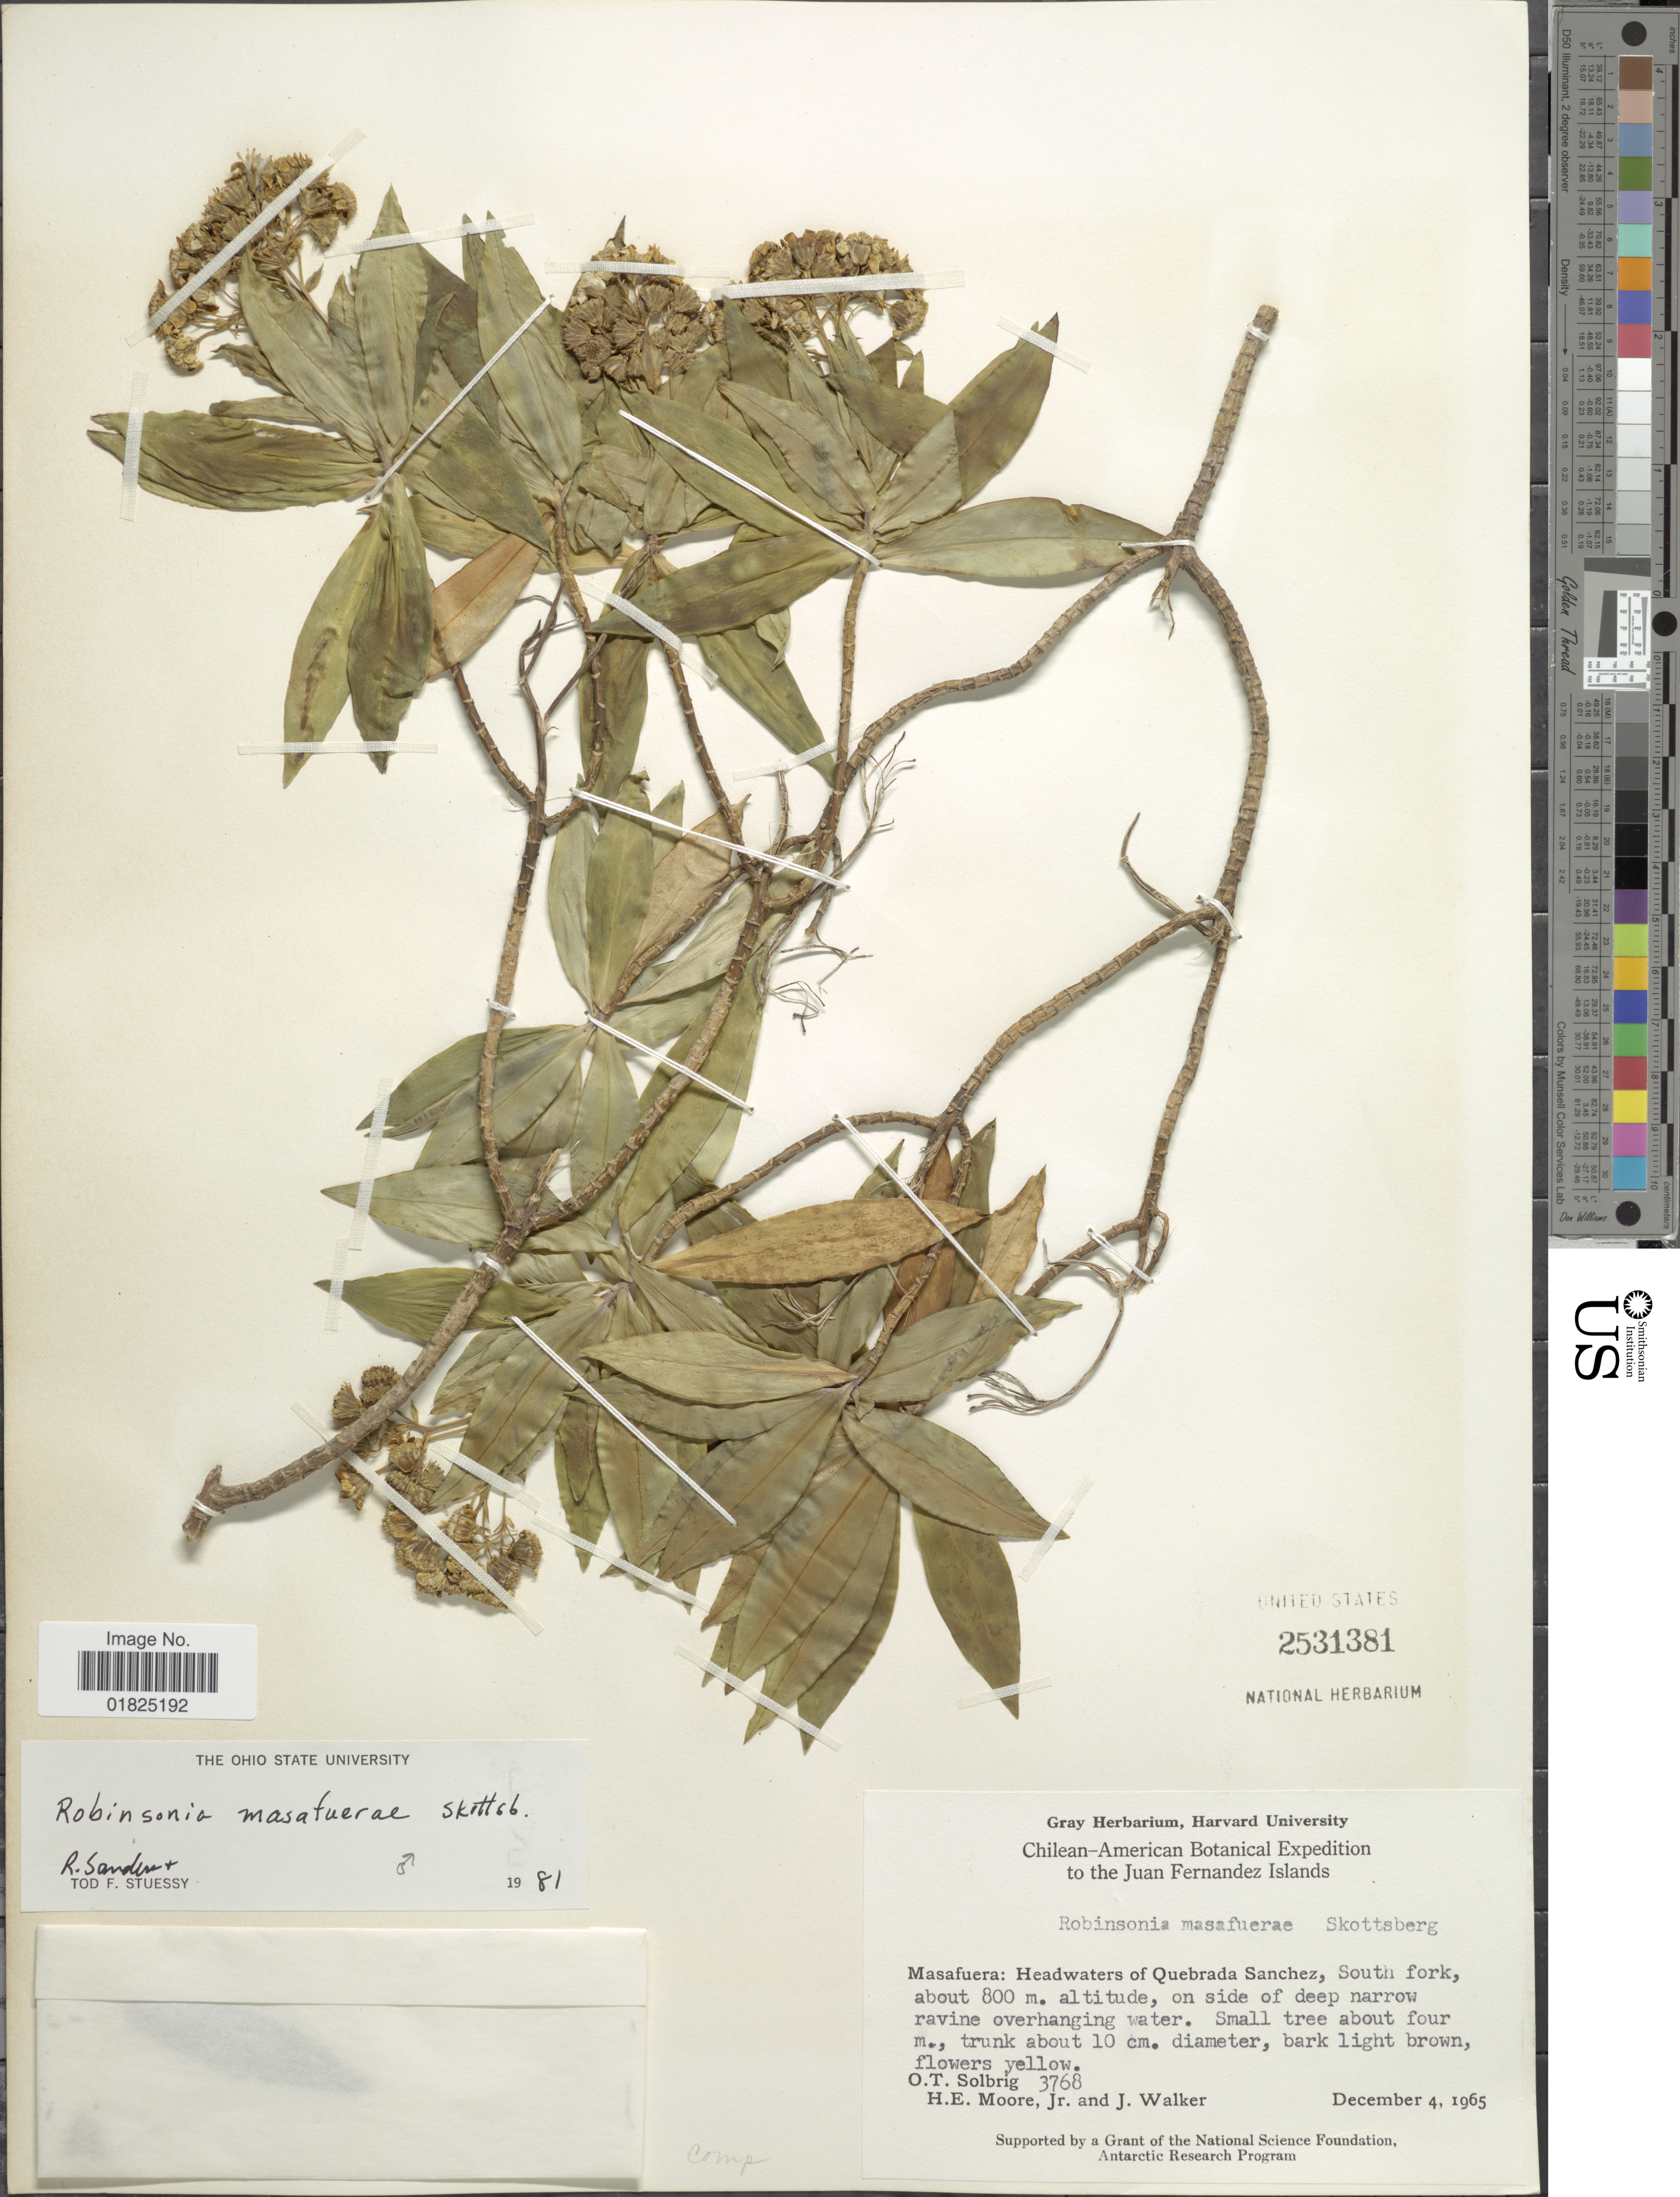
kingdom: Plantae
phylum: Tracheophyta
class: Magnoliopsida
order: Asterales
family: Asteraceae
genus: Robinsonia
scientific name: Robinsonia masafuerae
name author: Skottsb.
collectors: O. T. Solbrig, H. Moore & J. Walker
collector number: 3768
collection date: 1965-12-04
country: Chile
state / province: Valparaíso (V)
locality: Masafuera: headwaters of Quebrada Sanchez, South Fork. Juan Fernandez Islands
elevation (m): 800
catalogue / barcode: US 2531381